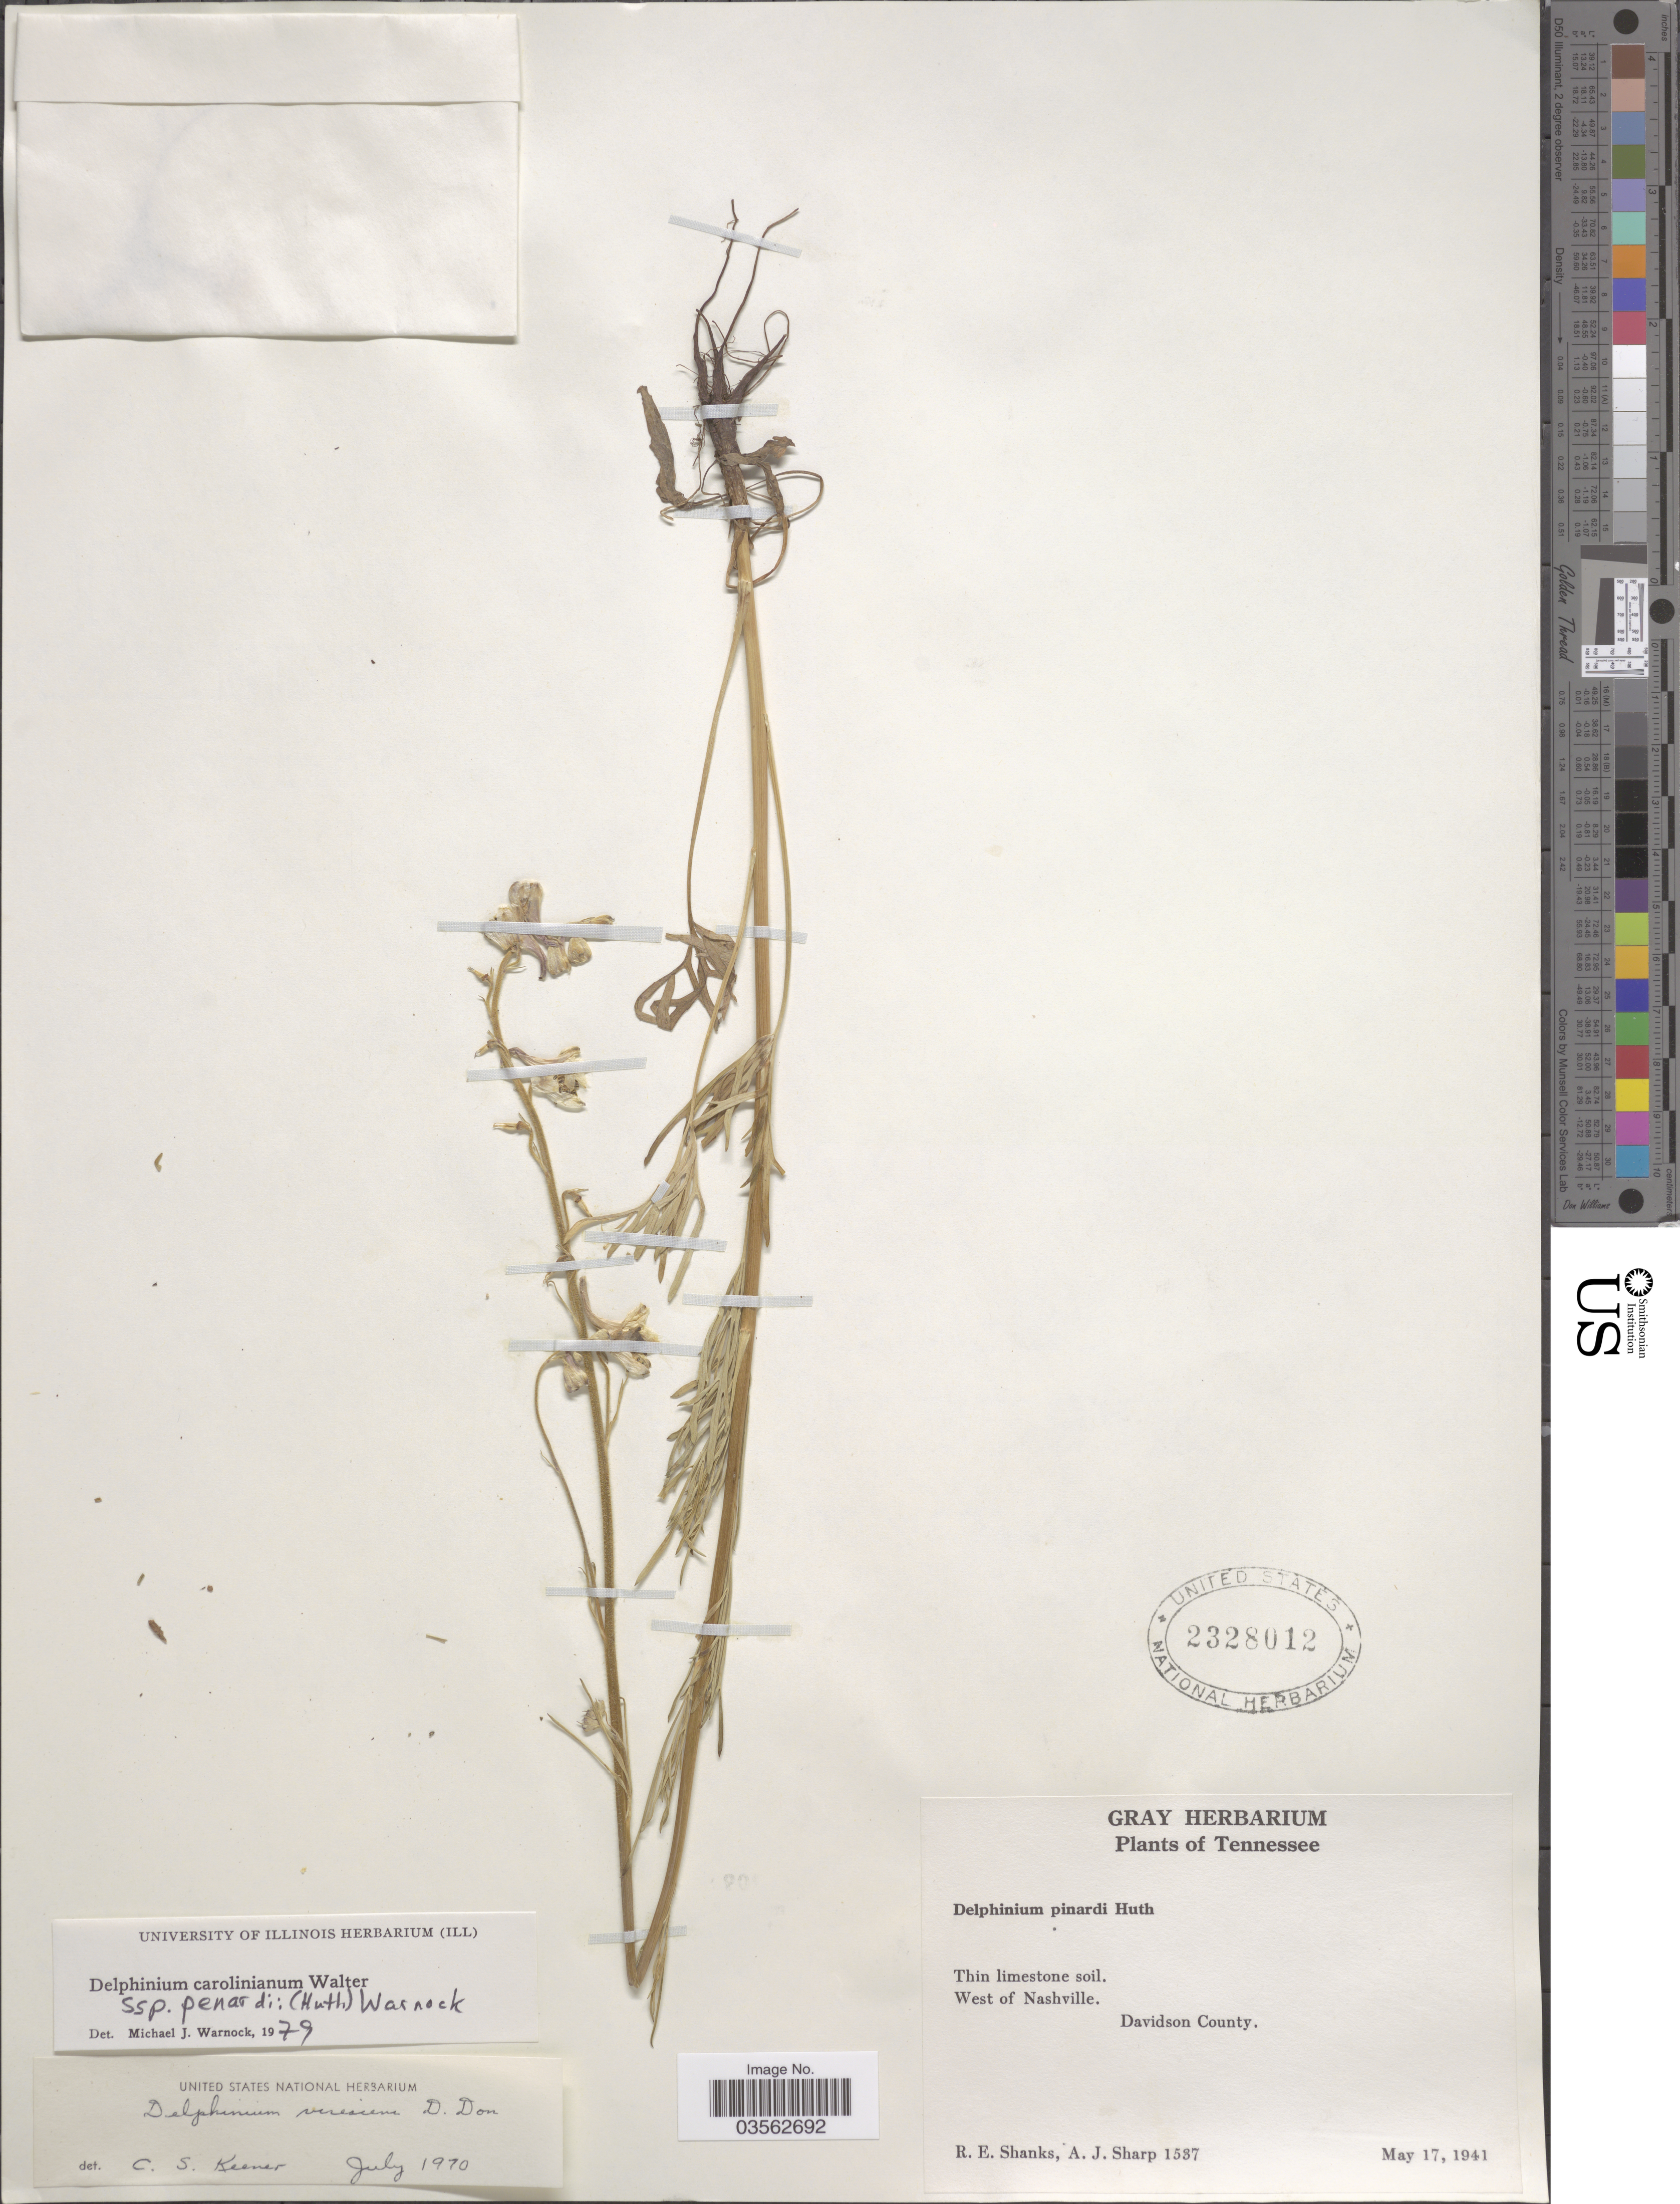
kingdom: Plantae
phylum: Tracheophyta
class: Magnoliopsida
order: Ranunculales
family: Ranunculaceae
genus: Delphinium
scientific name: Delphinium carolinianum subsp. penardii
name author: (Huth) M.J. Warnock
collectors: R. Shanks & A. J. Sharp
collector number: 1537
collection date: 1941-05-17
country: United States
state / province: Tennessee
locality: West of Nashville. Davidson County.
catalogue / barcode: US 2328012